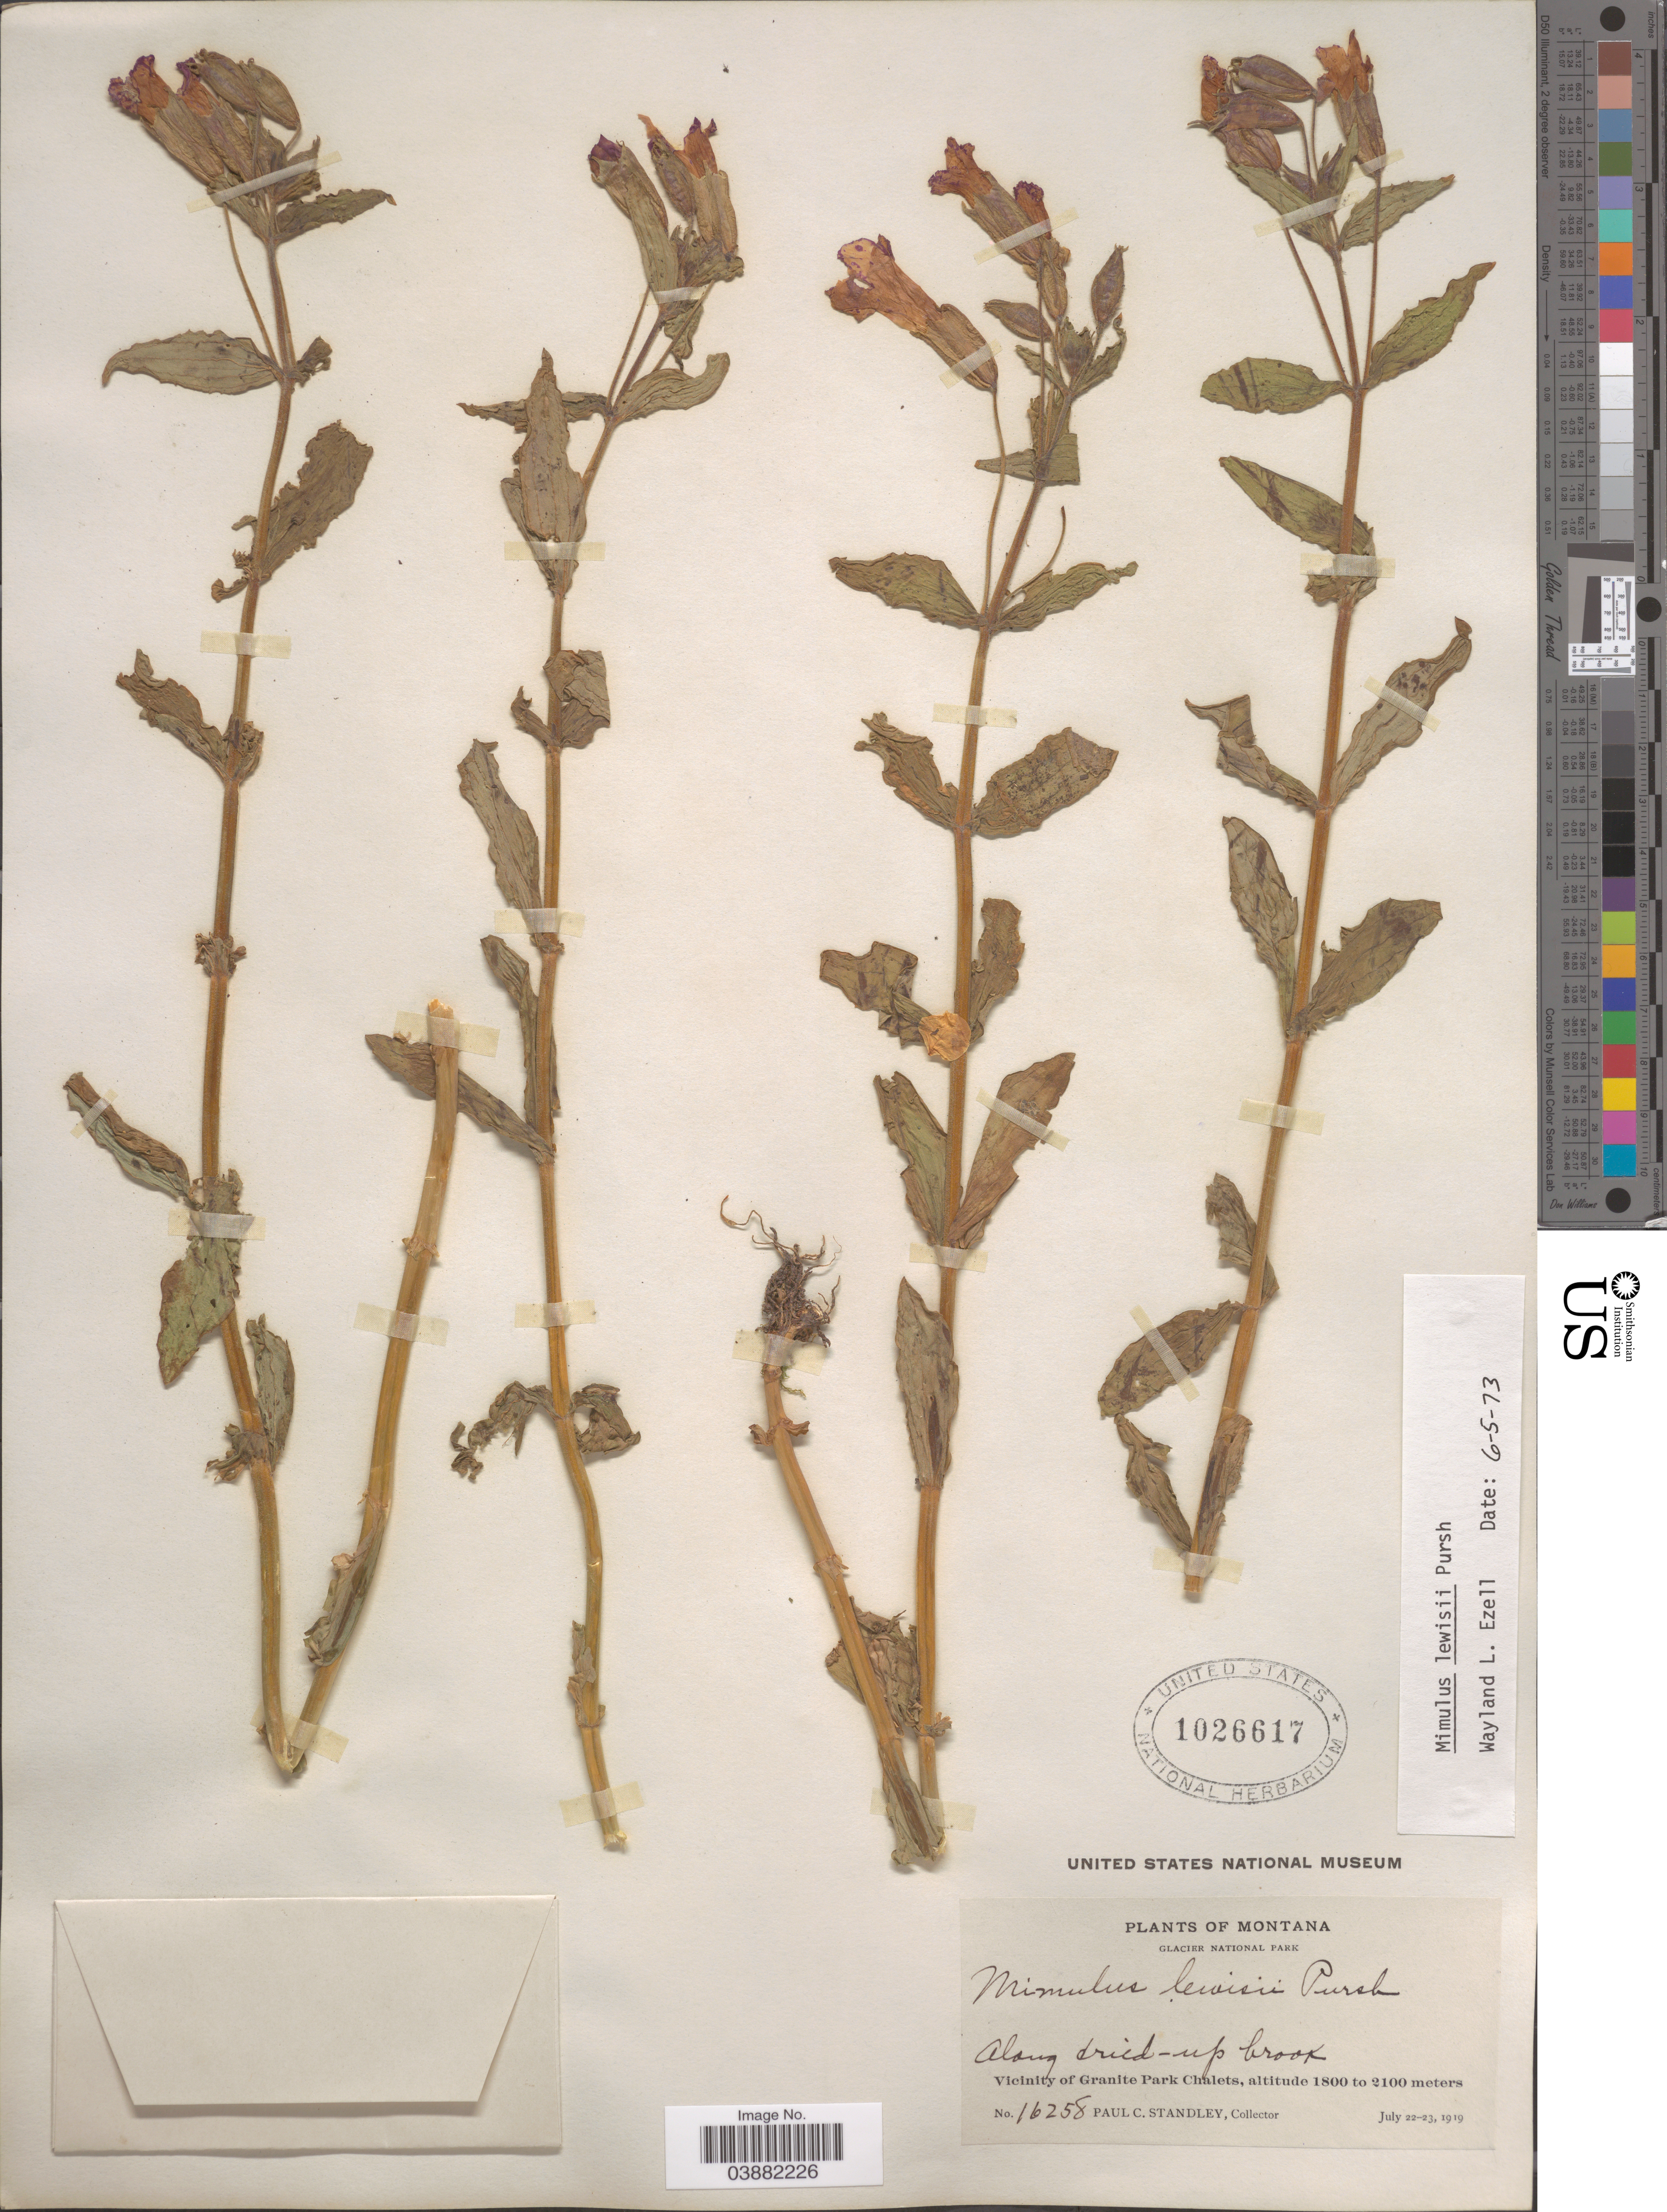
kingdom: Plantae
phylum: Tracheophyta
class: Magnoliopsida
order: Lamiales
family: Phrymaceae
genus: Mimulus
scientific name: Mimulus lewisii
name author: Pursh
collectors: P. C. Standley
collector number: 16258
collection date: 1919-07-22/1919-07-23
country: United States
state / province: Montana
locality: Glacier National Park. Vicinity of Granite Park Chalets.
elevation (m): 1800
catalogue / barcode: US 1026617